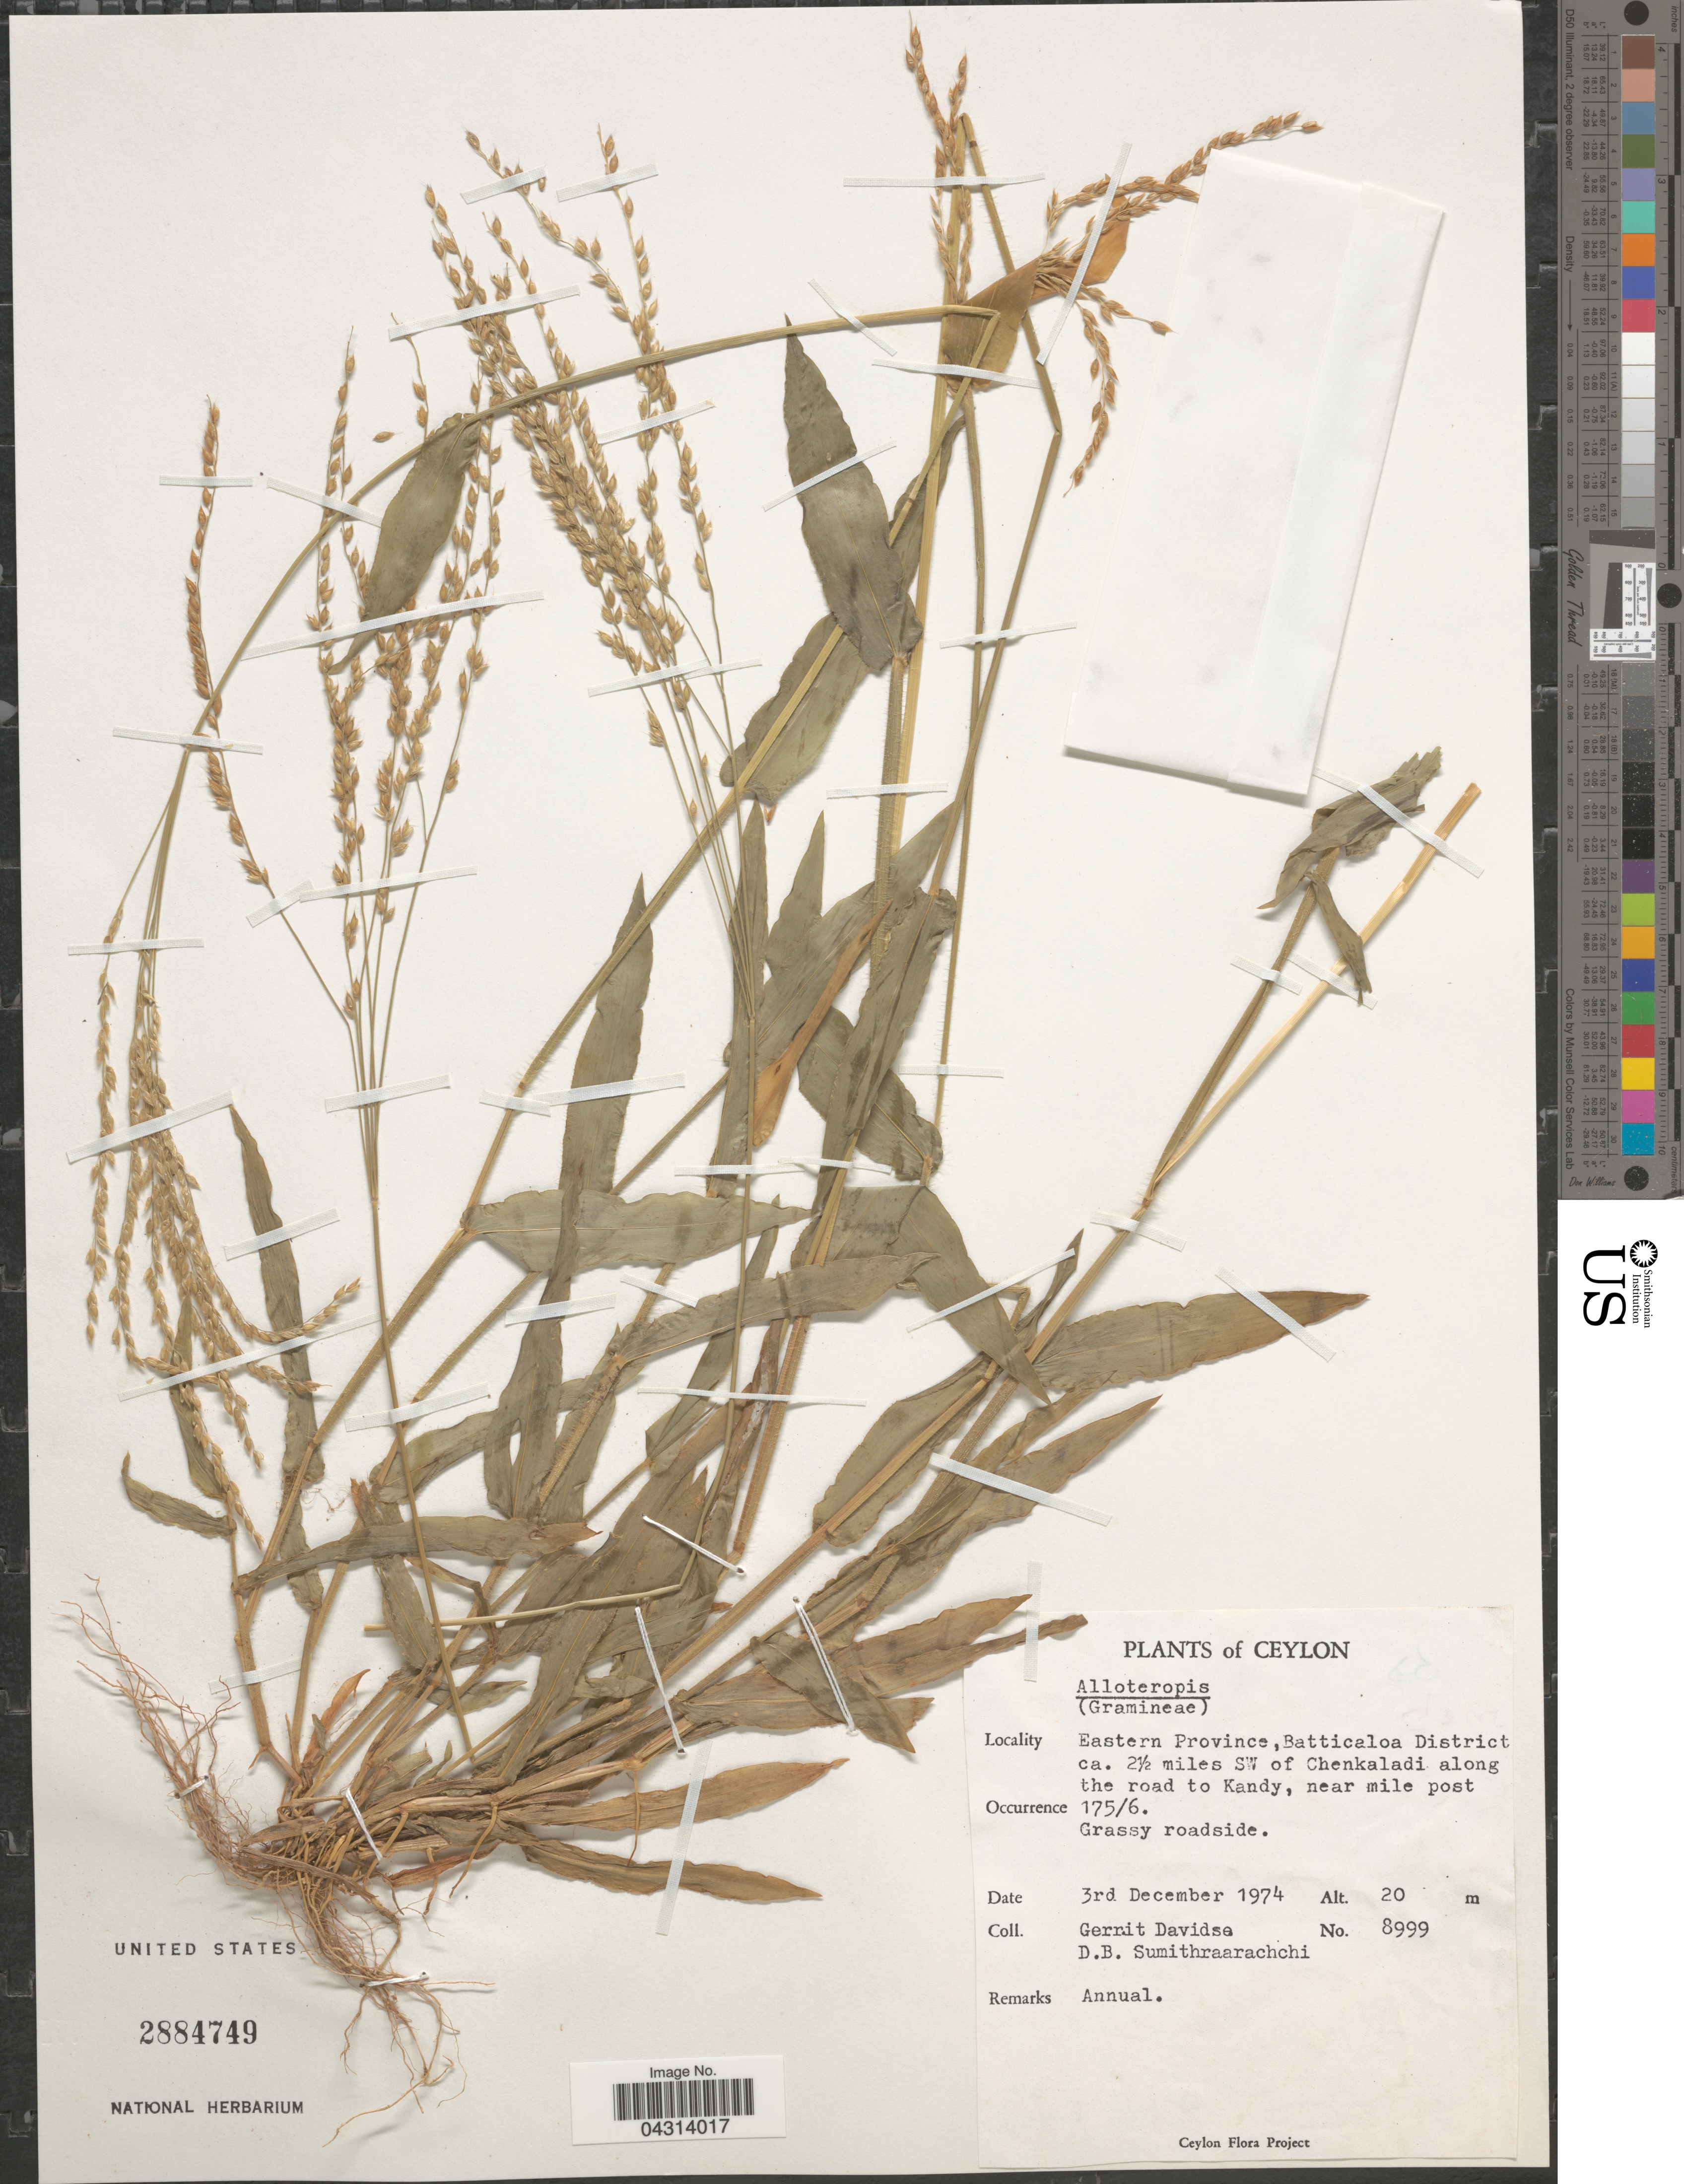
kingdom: Plantae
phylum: Tracheophyta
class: Liliopsida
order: Poales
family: Poaceae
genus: Alloteropsis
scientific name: Alloteropsis sp.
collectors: G. Davidse & D. B. Sumithraarachchi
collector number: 8999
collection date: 1974-12-03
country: Sri Lanka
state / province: Eastern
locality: Batticaloa District ca. 2½ miles SW of Chenkaladi along the road to Kandy, near mile post 175/6.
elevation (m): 20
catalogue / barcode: US 2884749